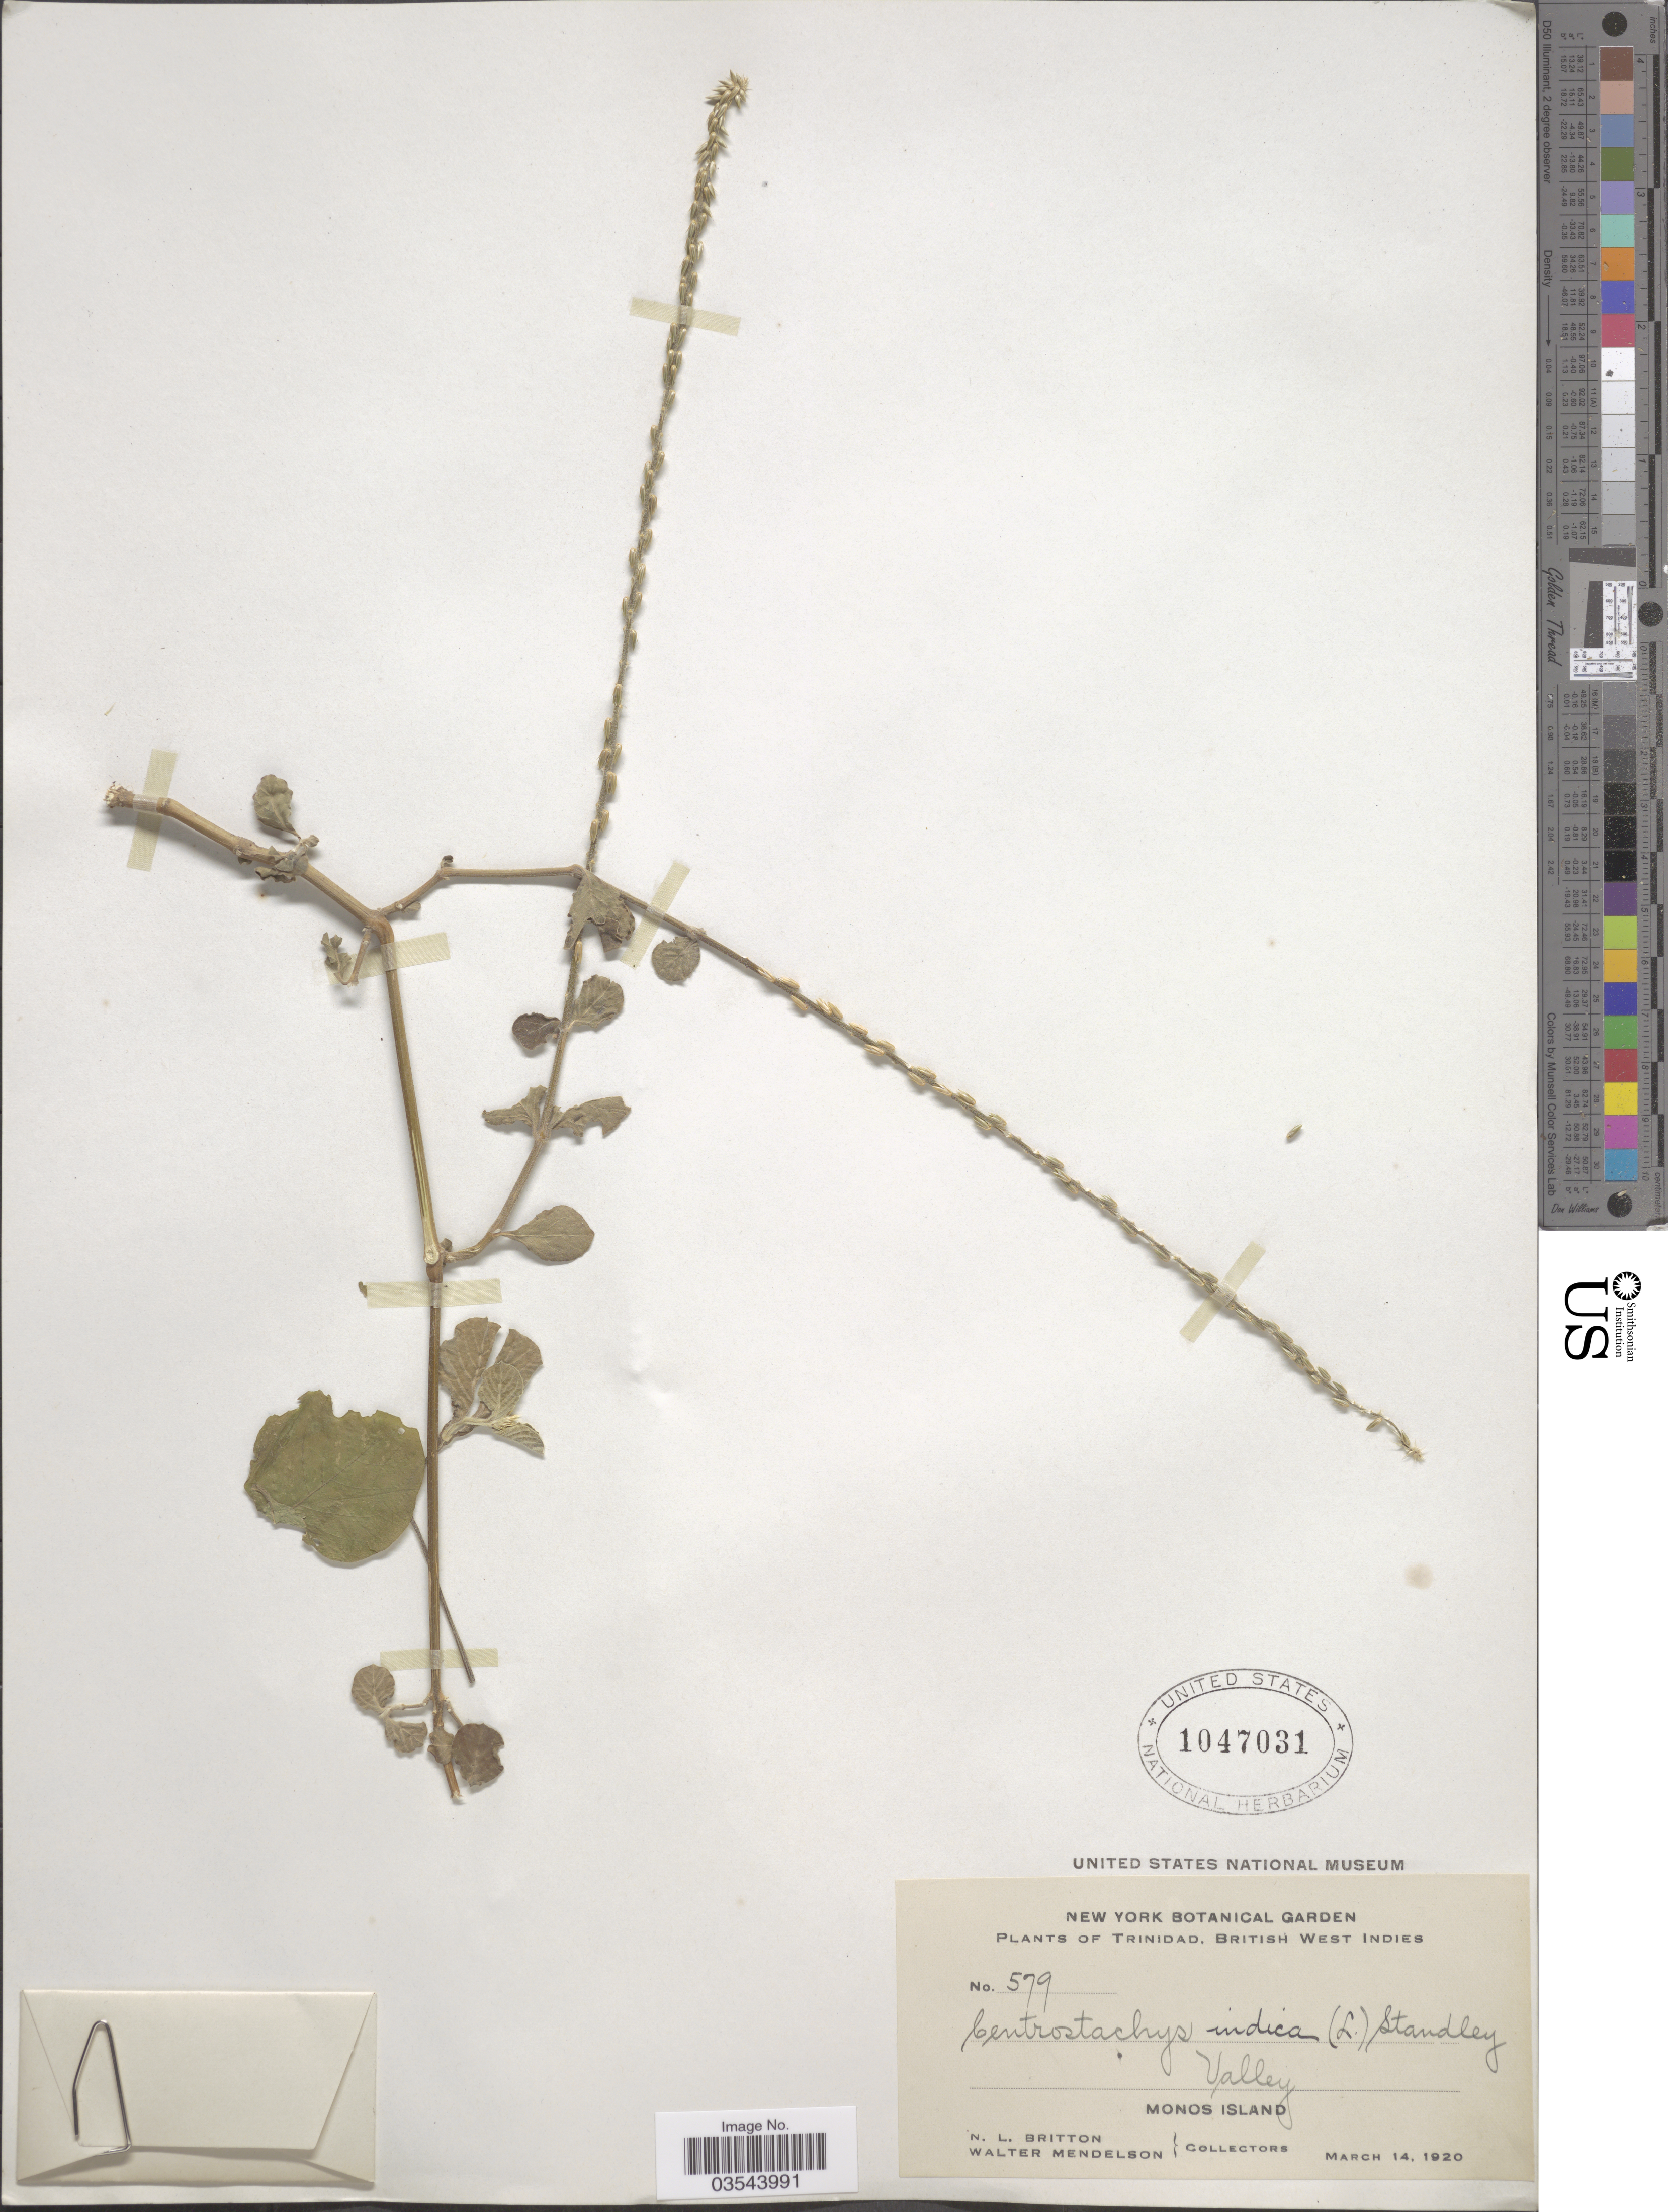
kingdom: Plantae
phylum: Tracheophyta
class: Magnoliopsida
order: Caryophyllales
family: Amaranthaceae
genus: Achyranthes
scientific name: Achyranthes indica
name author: (L.) Mill.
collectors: N. Britton & W. Mendelson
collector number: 579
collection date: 1920-03-14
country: Trinidad and Tobago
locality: Trinidad, British West Indies. Valley, Monos Island.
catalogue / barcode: US 1047031